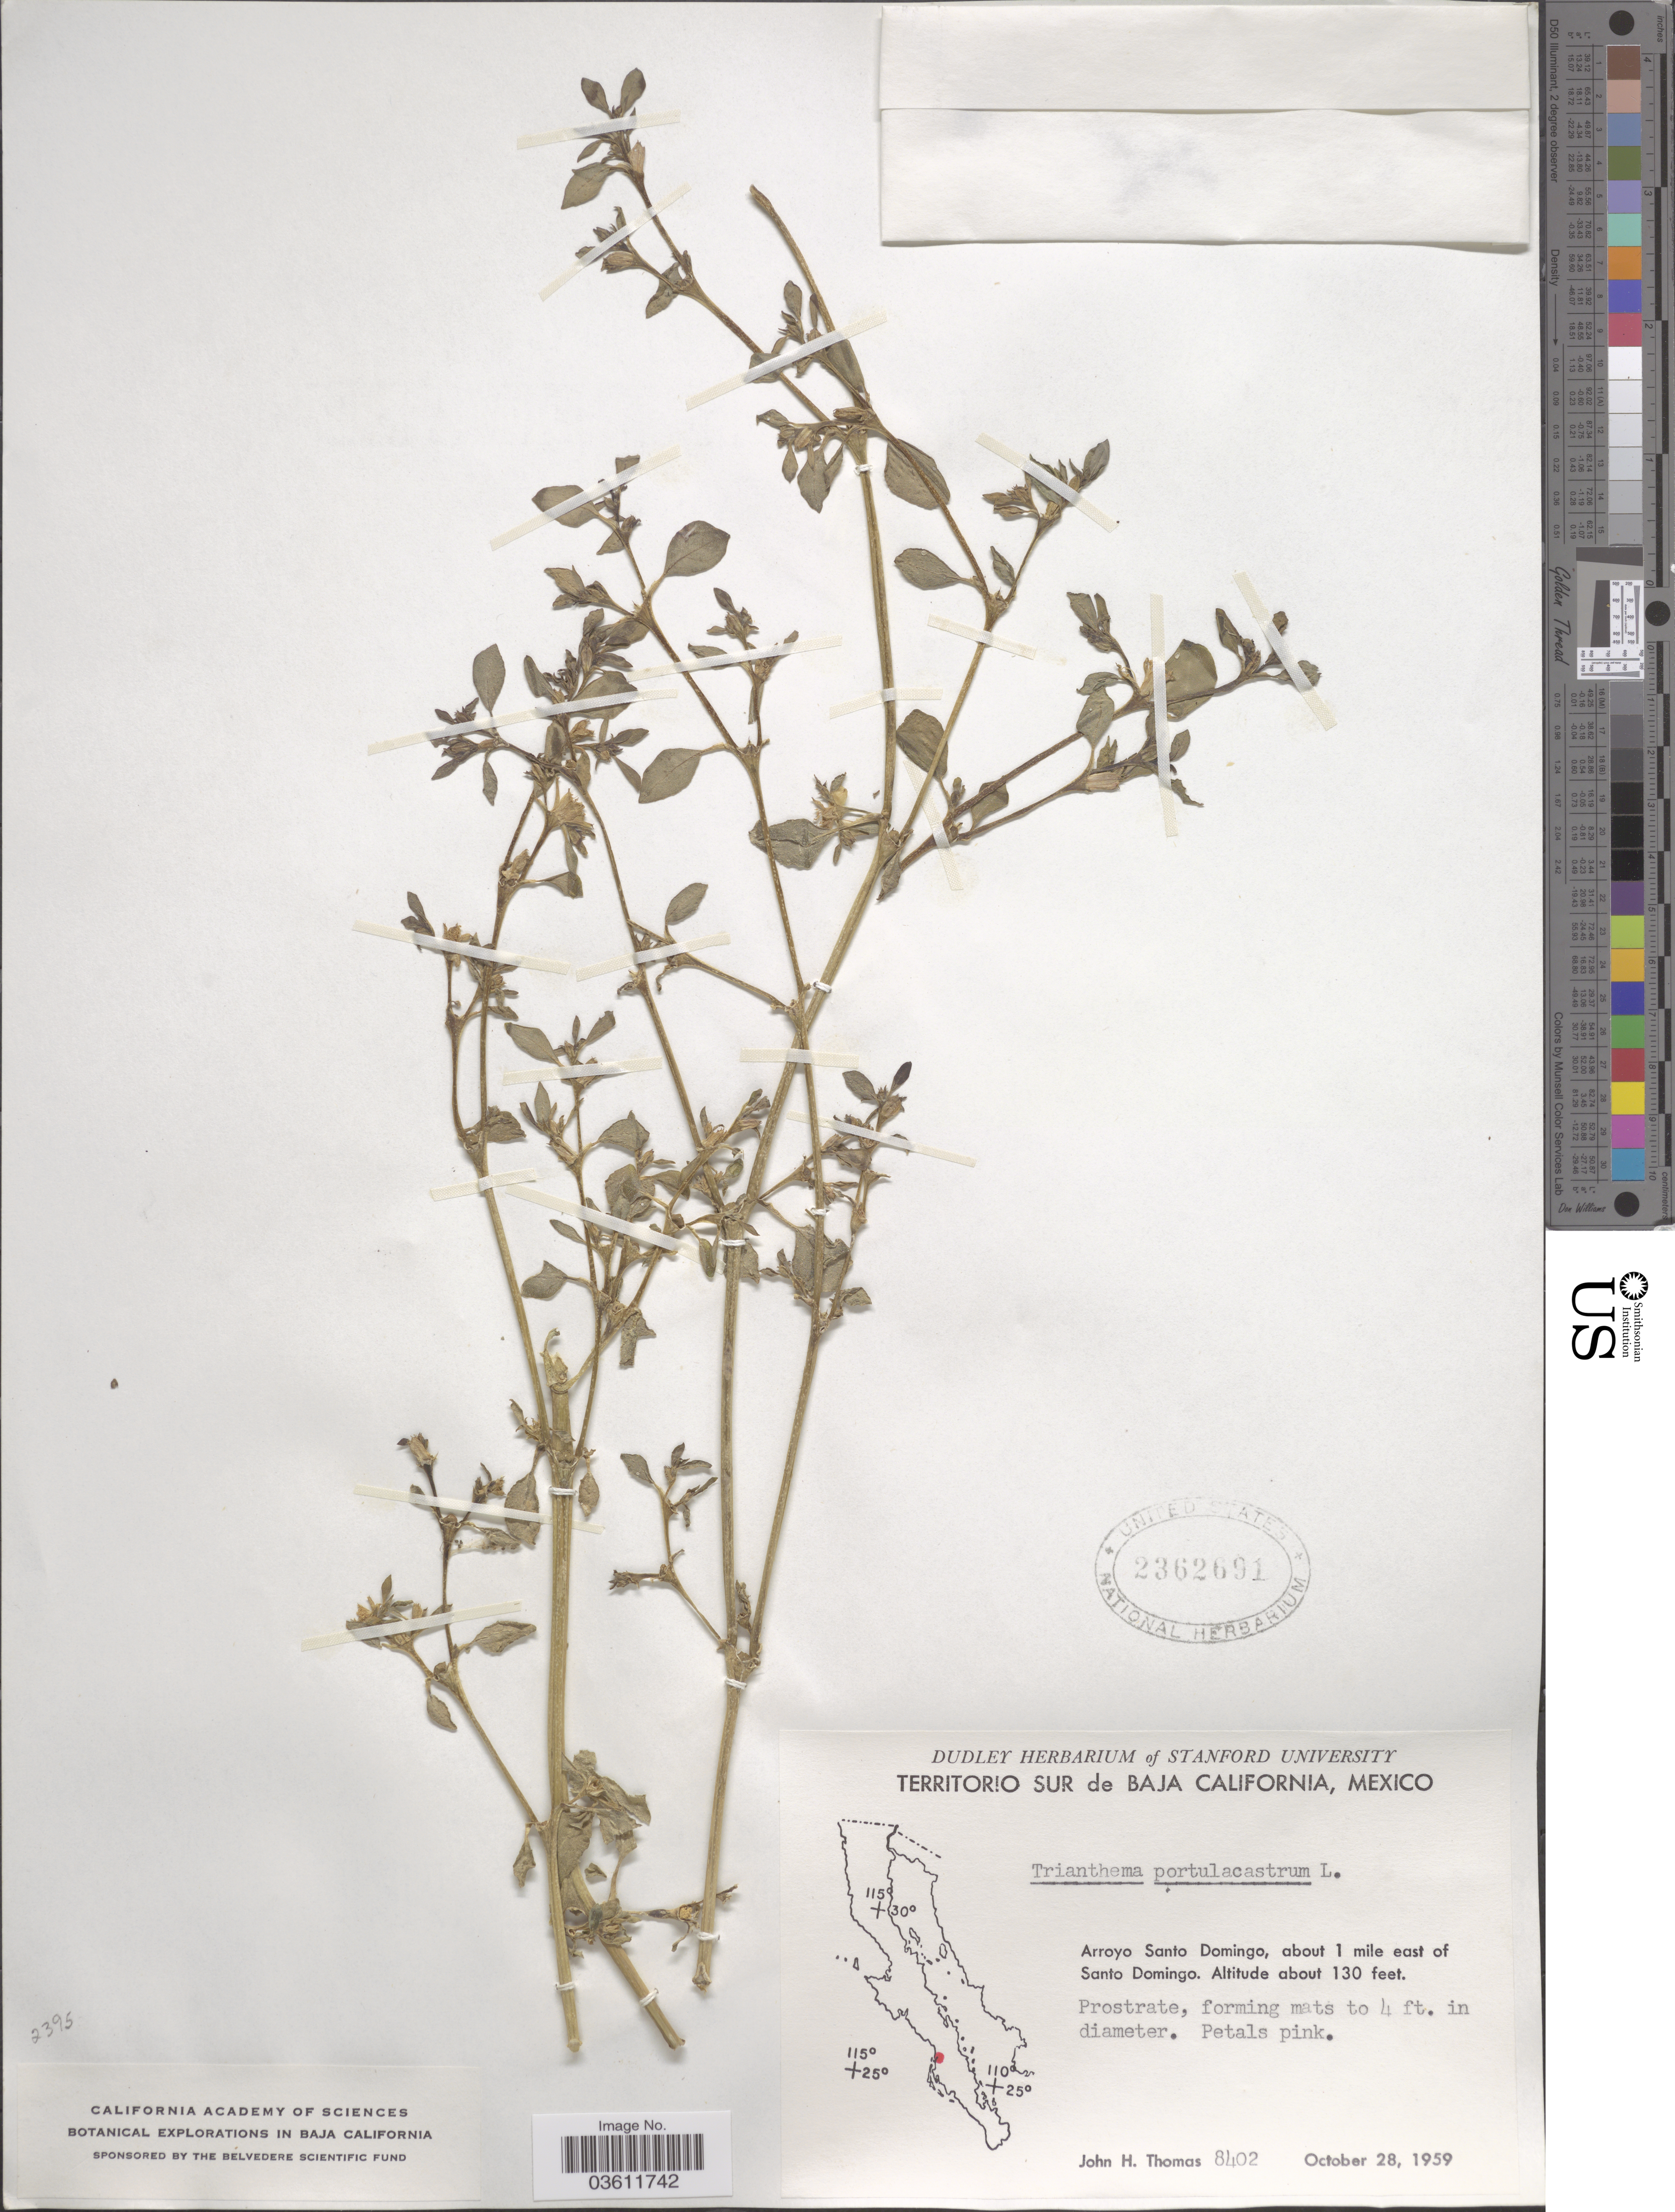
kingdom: Plantae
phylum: Tracheophyta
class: Magnoliopsida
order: Caryophyllales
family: Aizoaceae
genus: Trianthema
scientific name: Trianthema portulacastrum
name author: L.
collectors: J. H. Thomas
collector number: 8402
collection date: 1959-10-28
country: Mexico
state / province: Baja California Sur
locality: Territorio Sur de Baja California. Arroyo Santo Domingo, about 1 mile east of Santo Domingo.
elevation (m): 40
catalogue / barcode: US 2362691